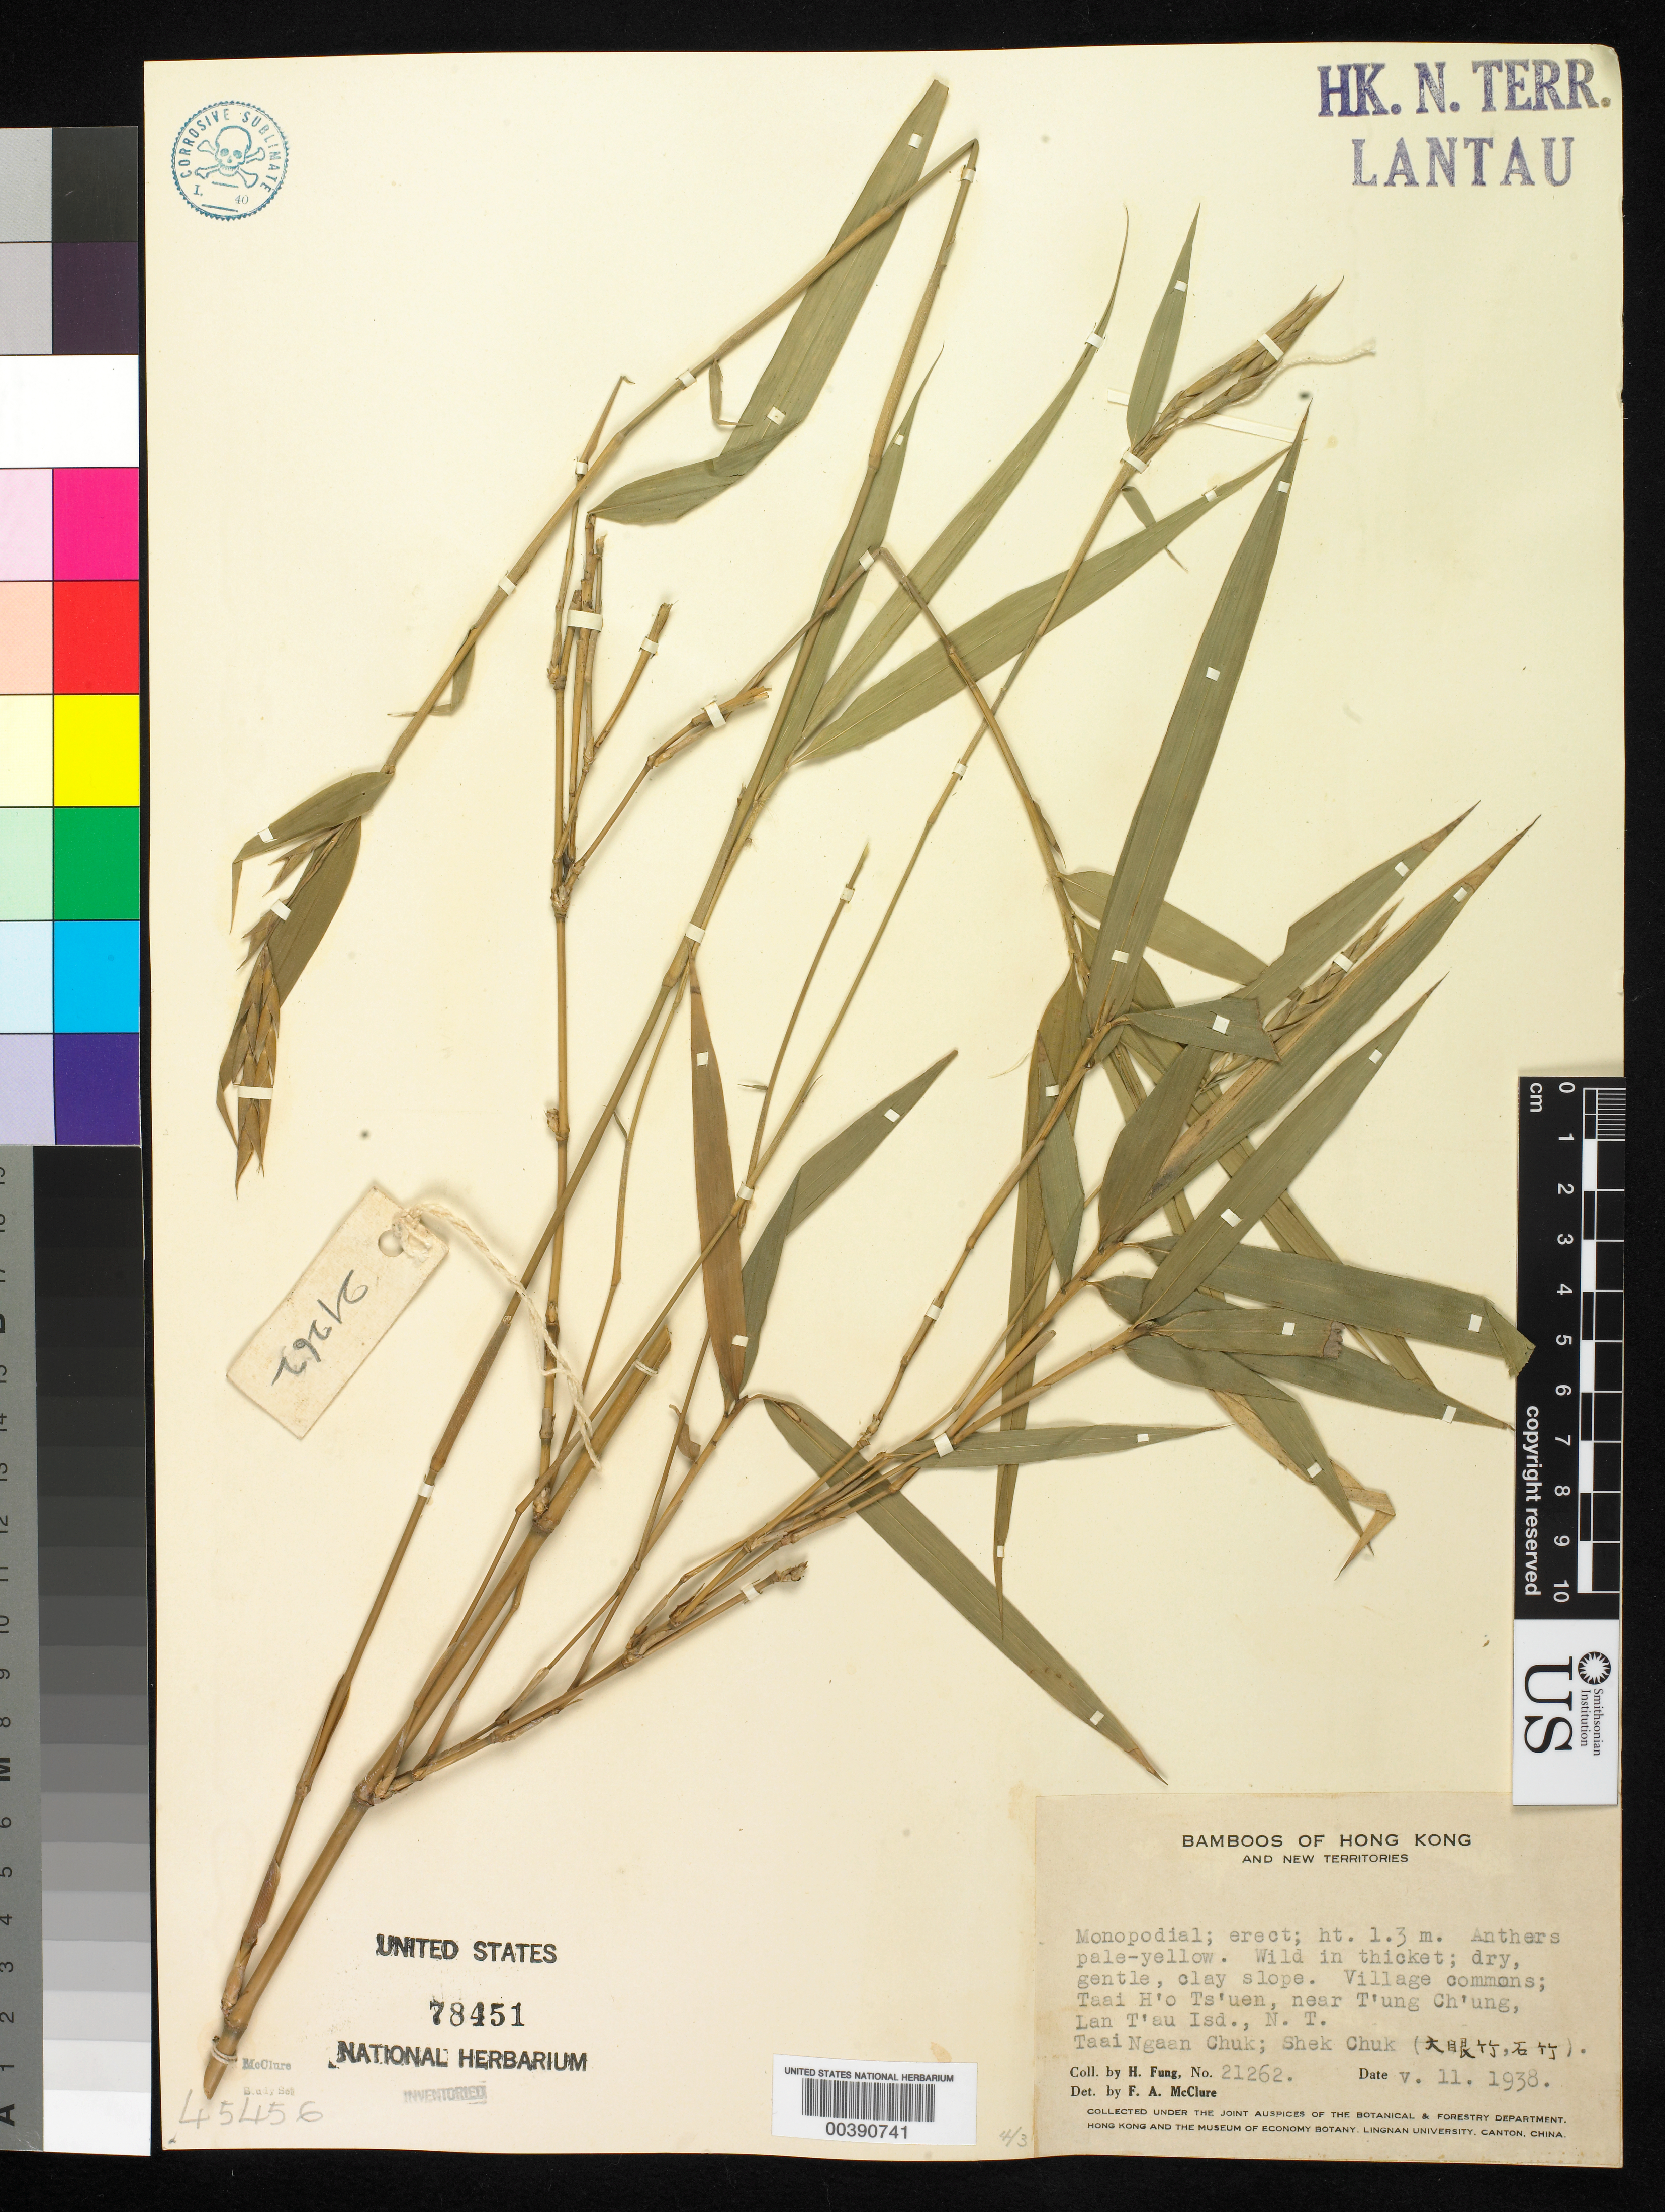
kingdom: Plantae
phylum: Tracheophyta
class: Liliopsida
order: Poales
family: Poaceae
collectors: H. L. Fung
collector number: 21262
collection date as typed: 11 May 1938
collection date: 1938-05-11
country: China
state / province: Hong Kong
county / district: New Territories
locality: Lan t'au isd, t'ung ch'ung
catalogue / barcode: US 78451